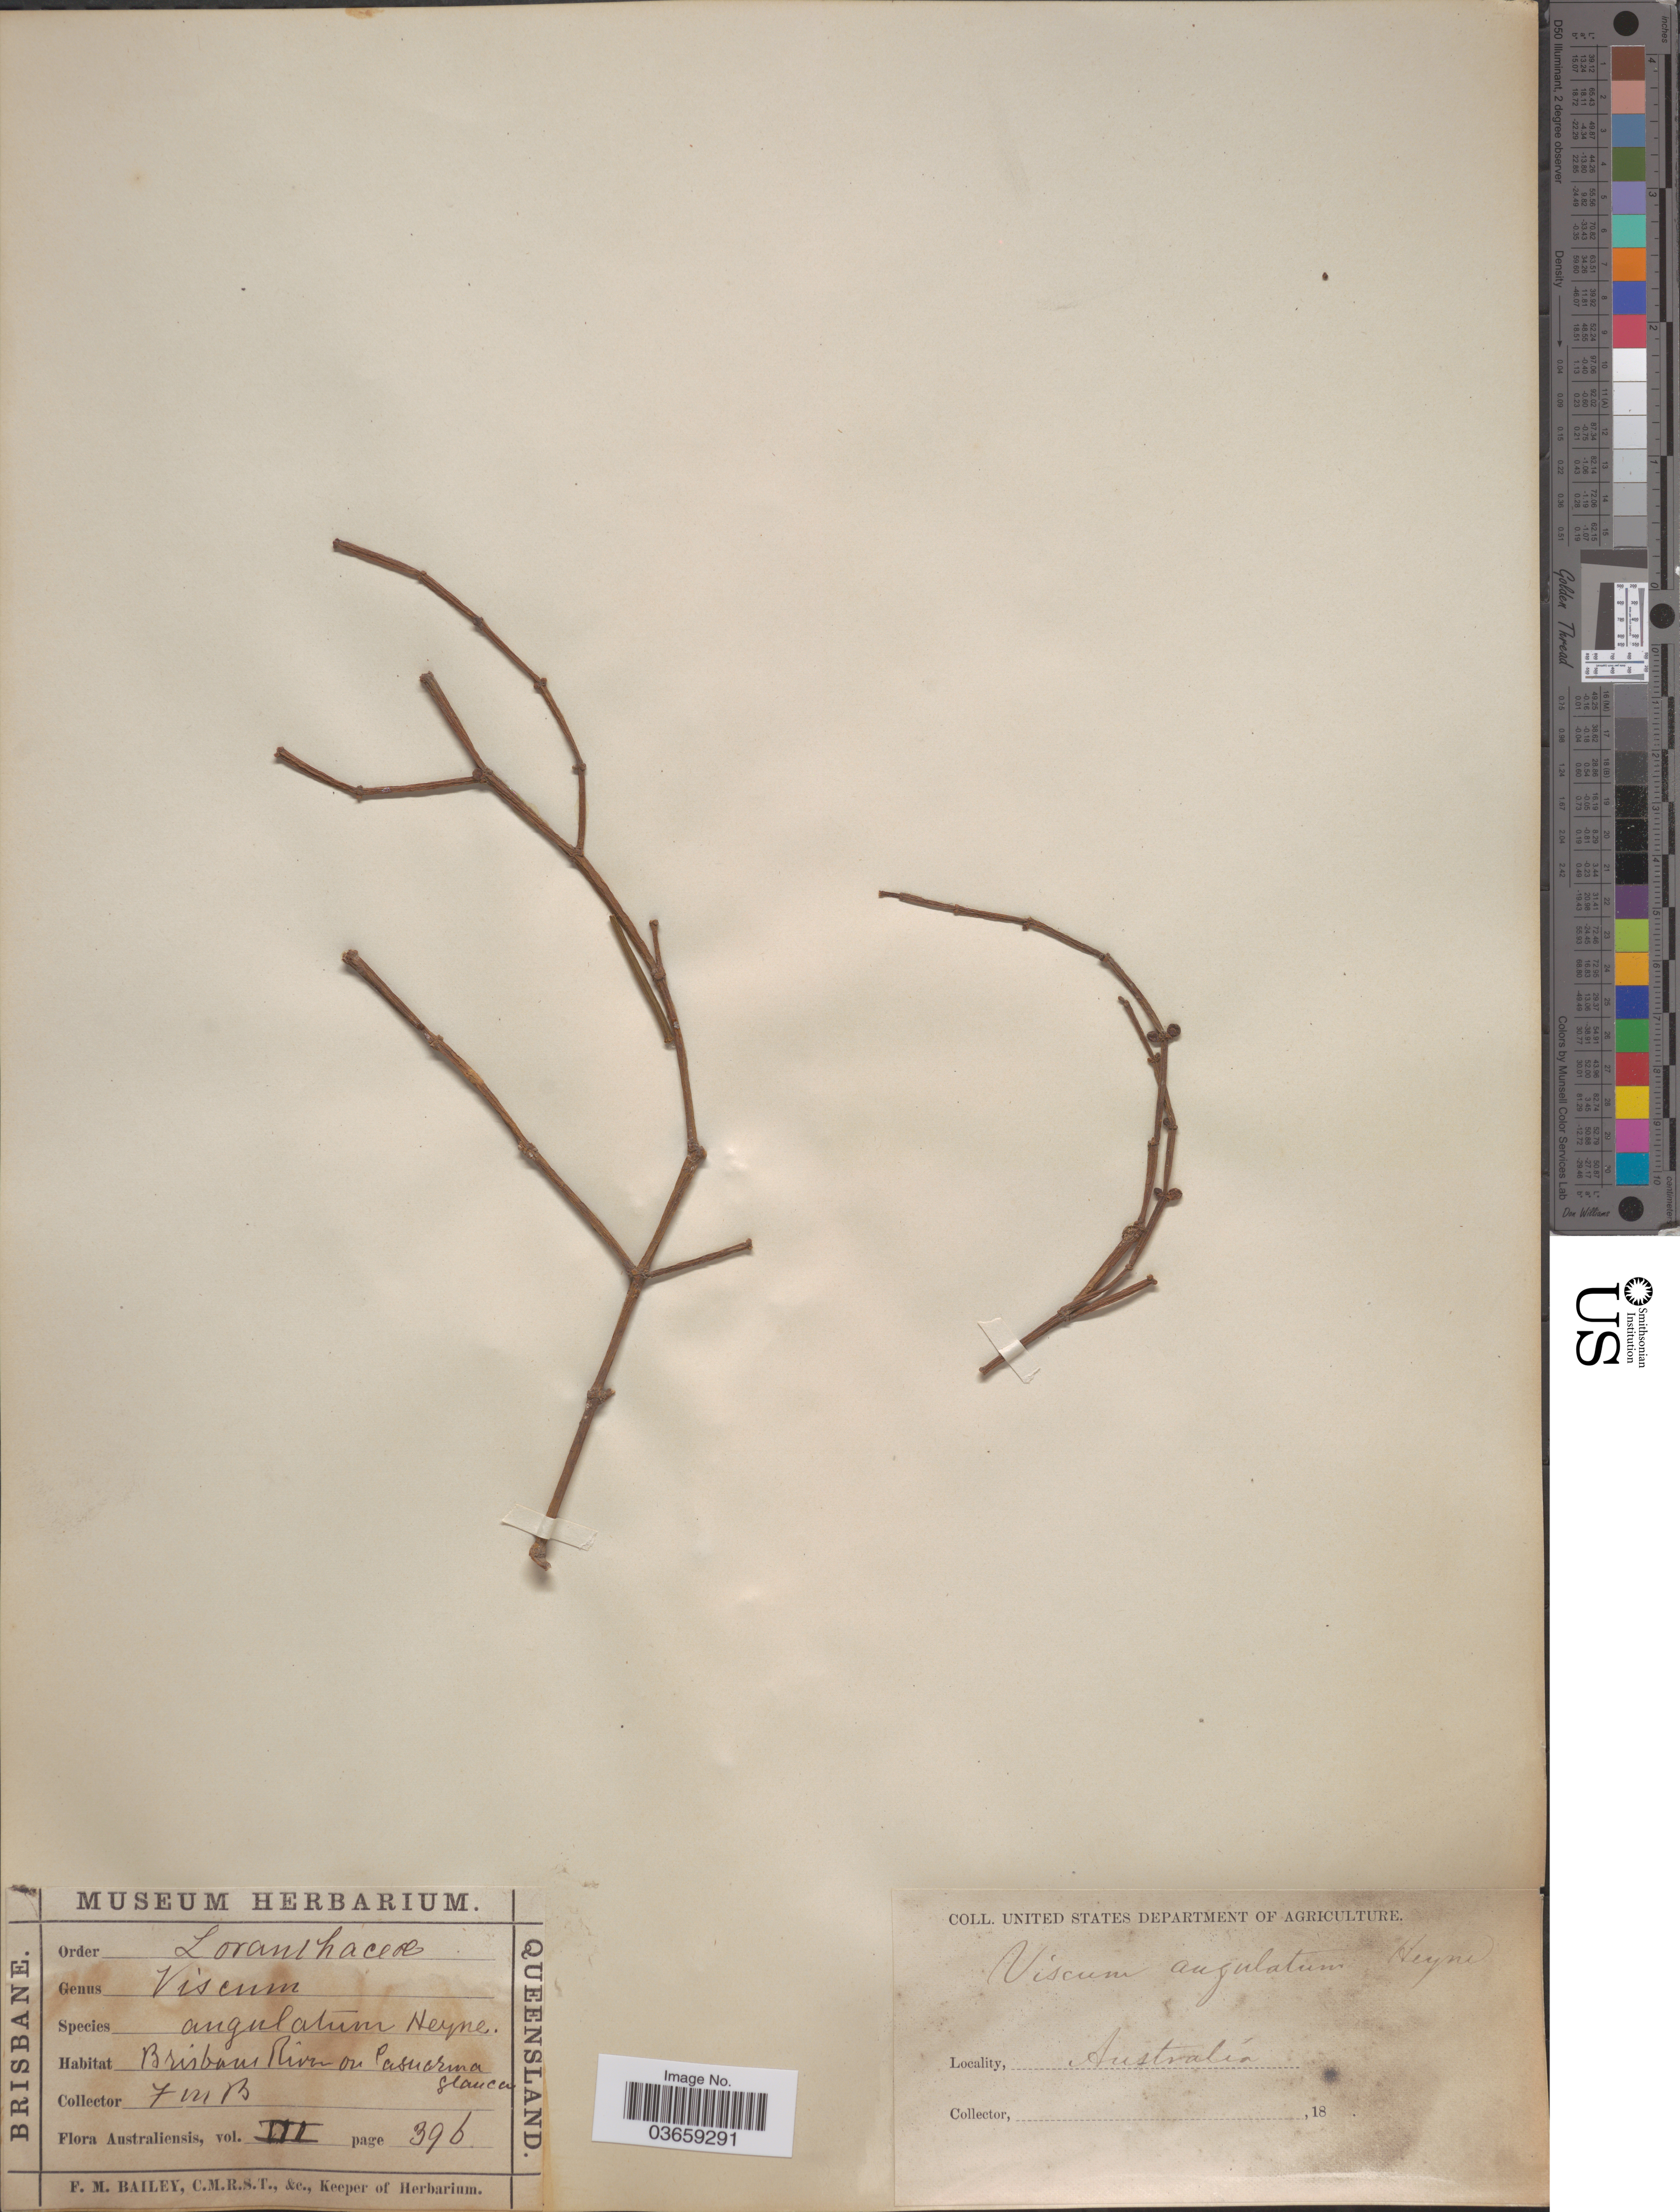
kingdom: Plantae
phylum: Tracheophyta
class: Magnoliopsida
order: Santalales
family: Viscaceae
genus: Viscum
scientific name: Viscum articulatum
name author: Burm. f.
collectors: F. M. Bailey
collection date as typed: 18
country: Australia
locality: Brisbane River on Casuarina Glauca.